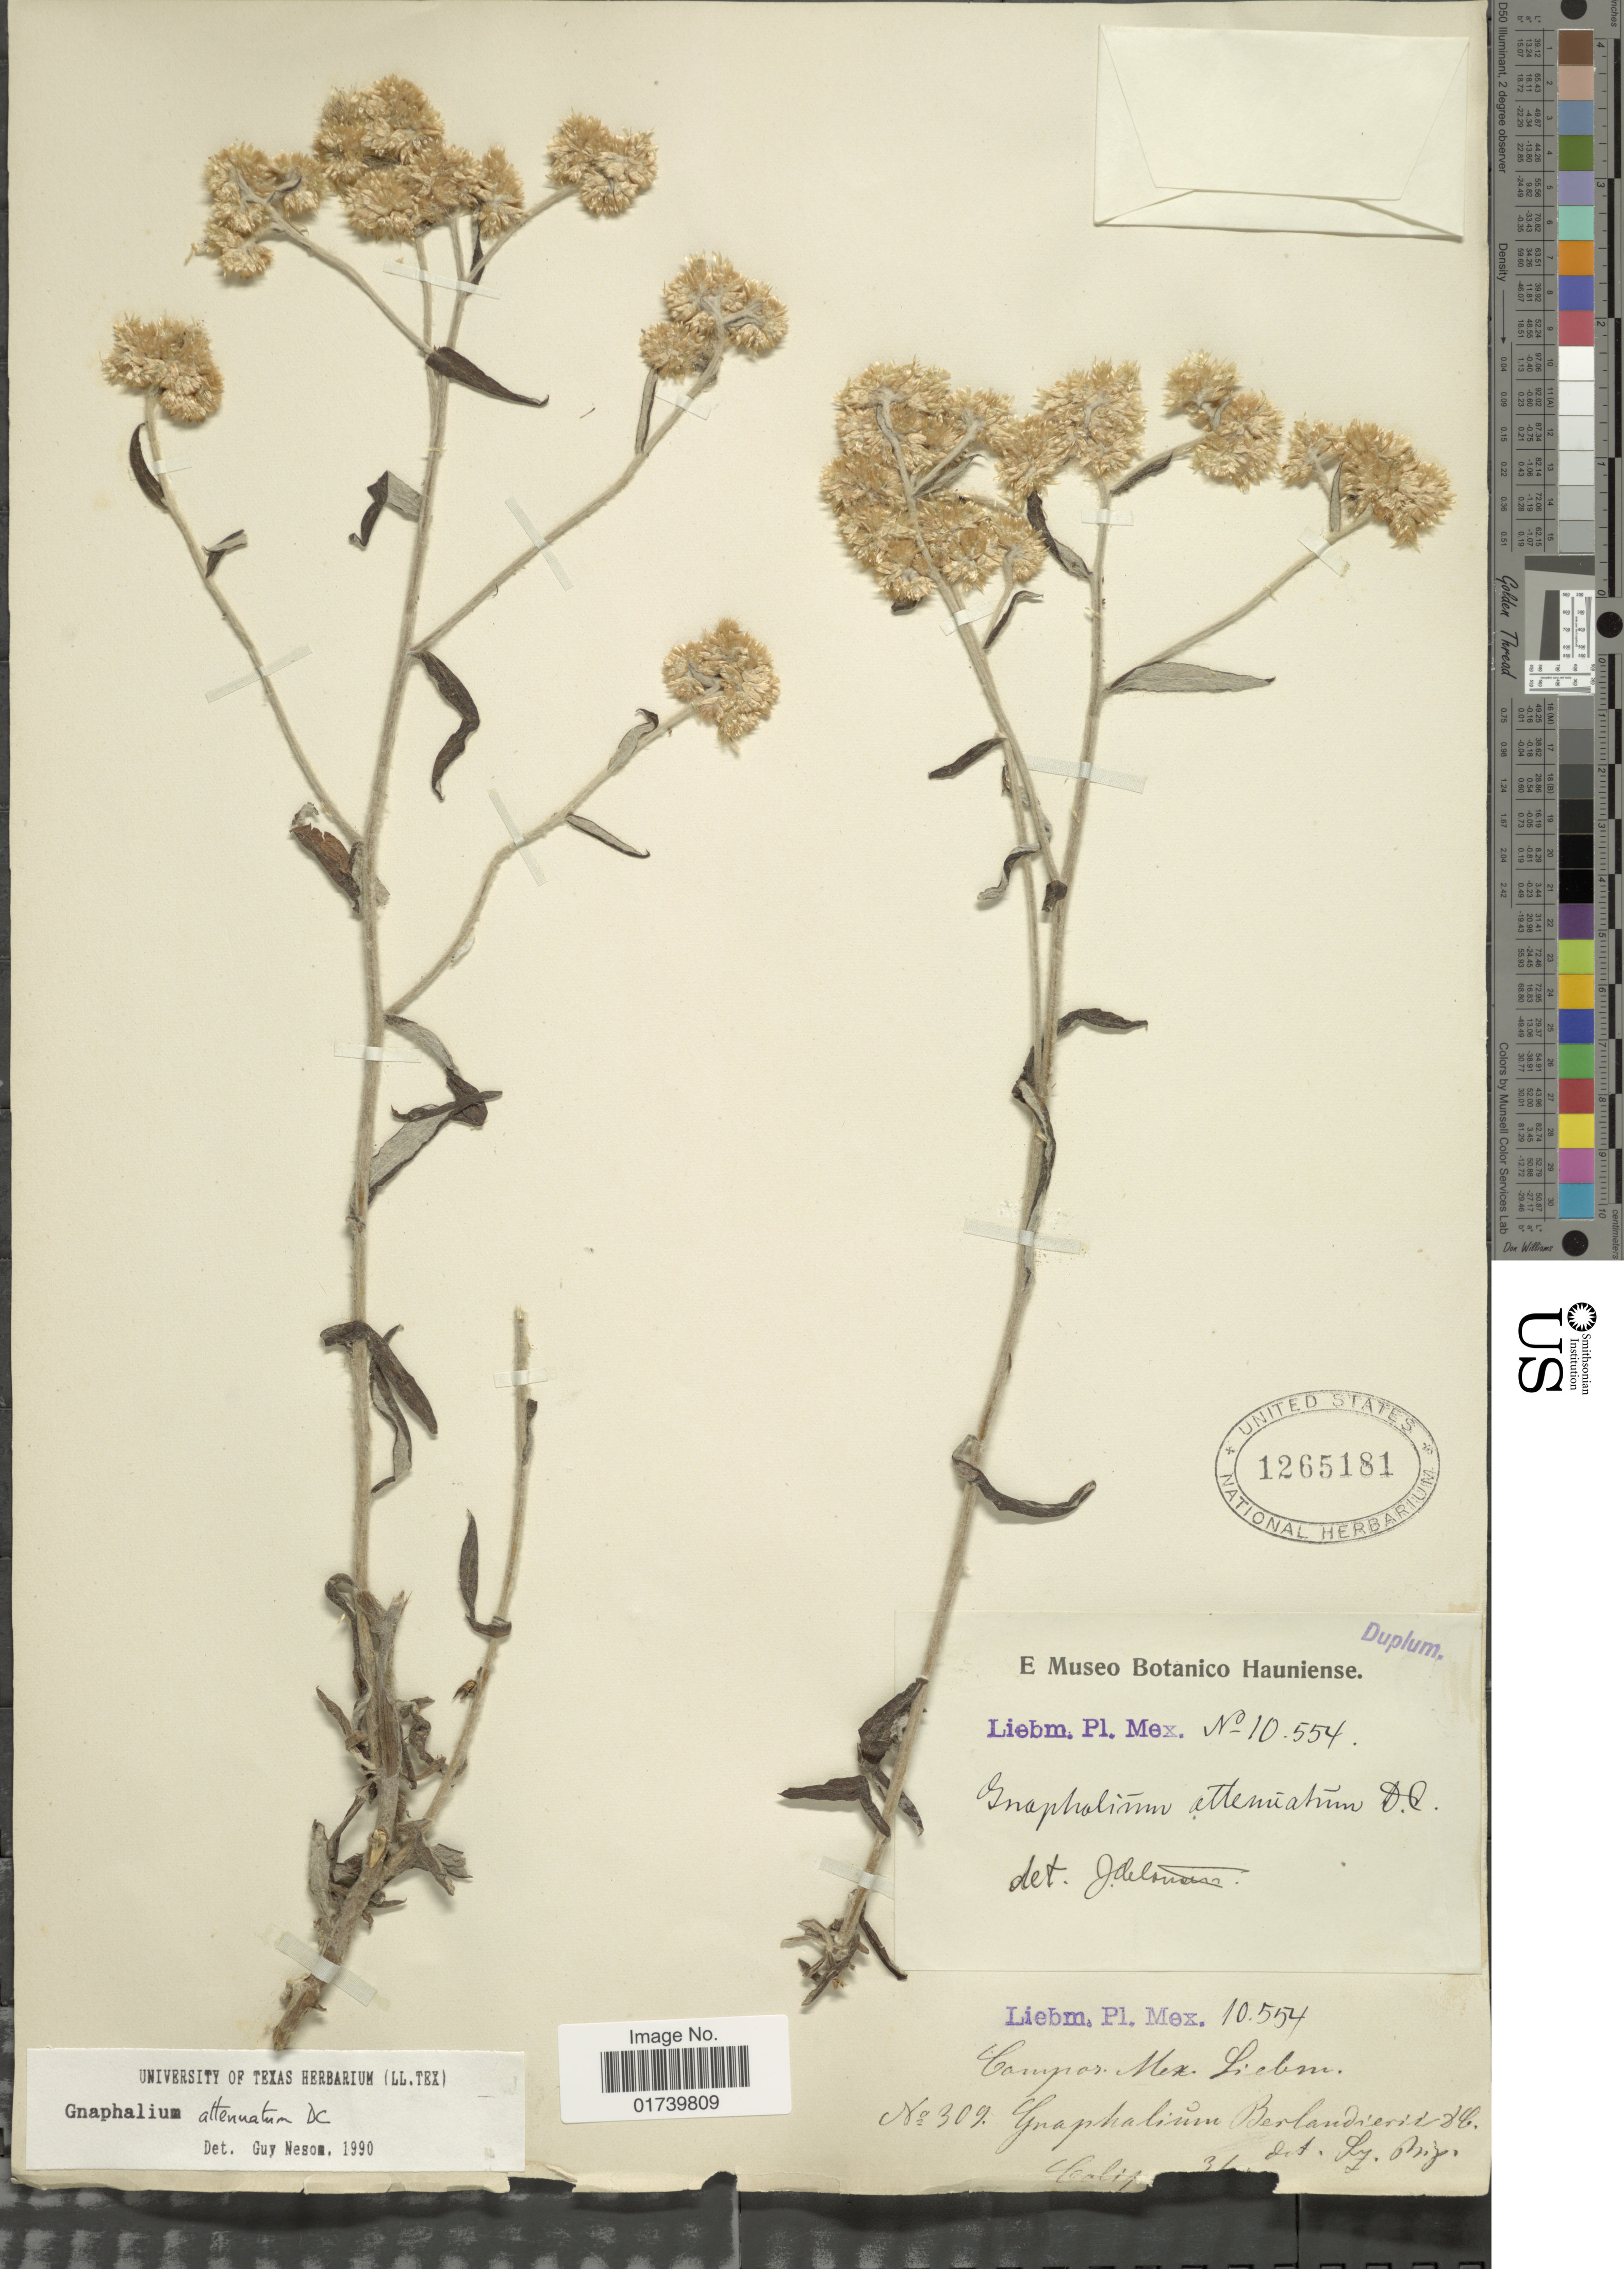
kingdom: Plantae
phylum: Tracheophyta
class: Magnoliopsida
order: Asterales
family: Asteraceae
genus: Pseudognaphalium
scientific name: Pseudognaphalium attenuatum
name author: (DC.) Anderb.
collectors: Liebman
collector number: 10554/309*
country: Mexico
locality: Calis [interpreted]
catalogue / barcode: US 1265181